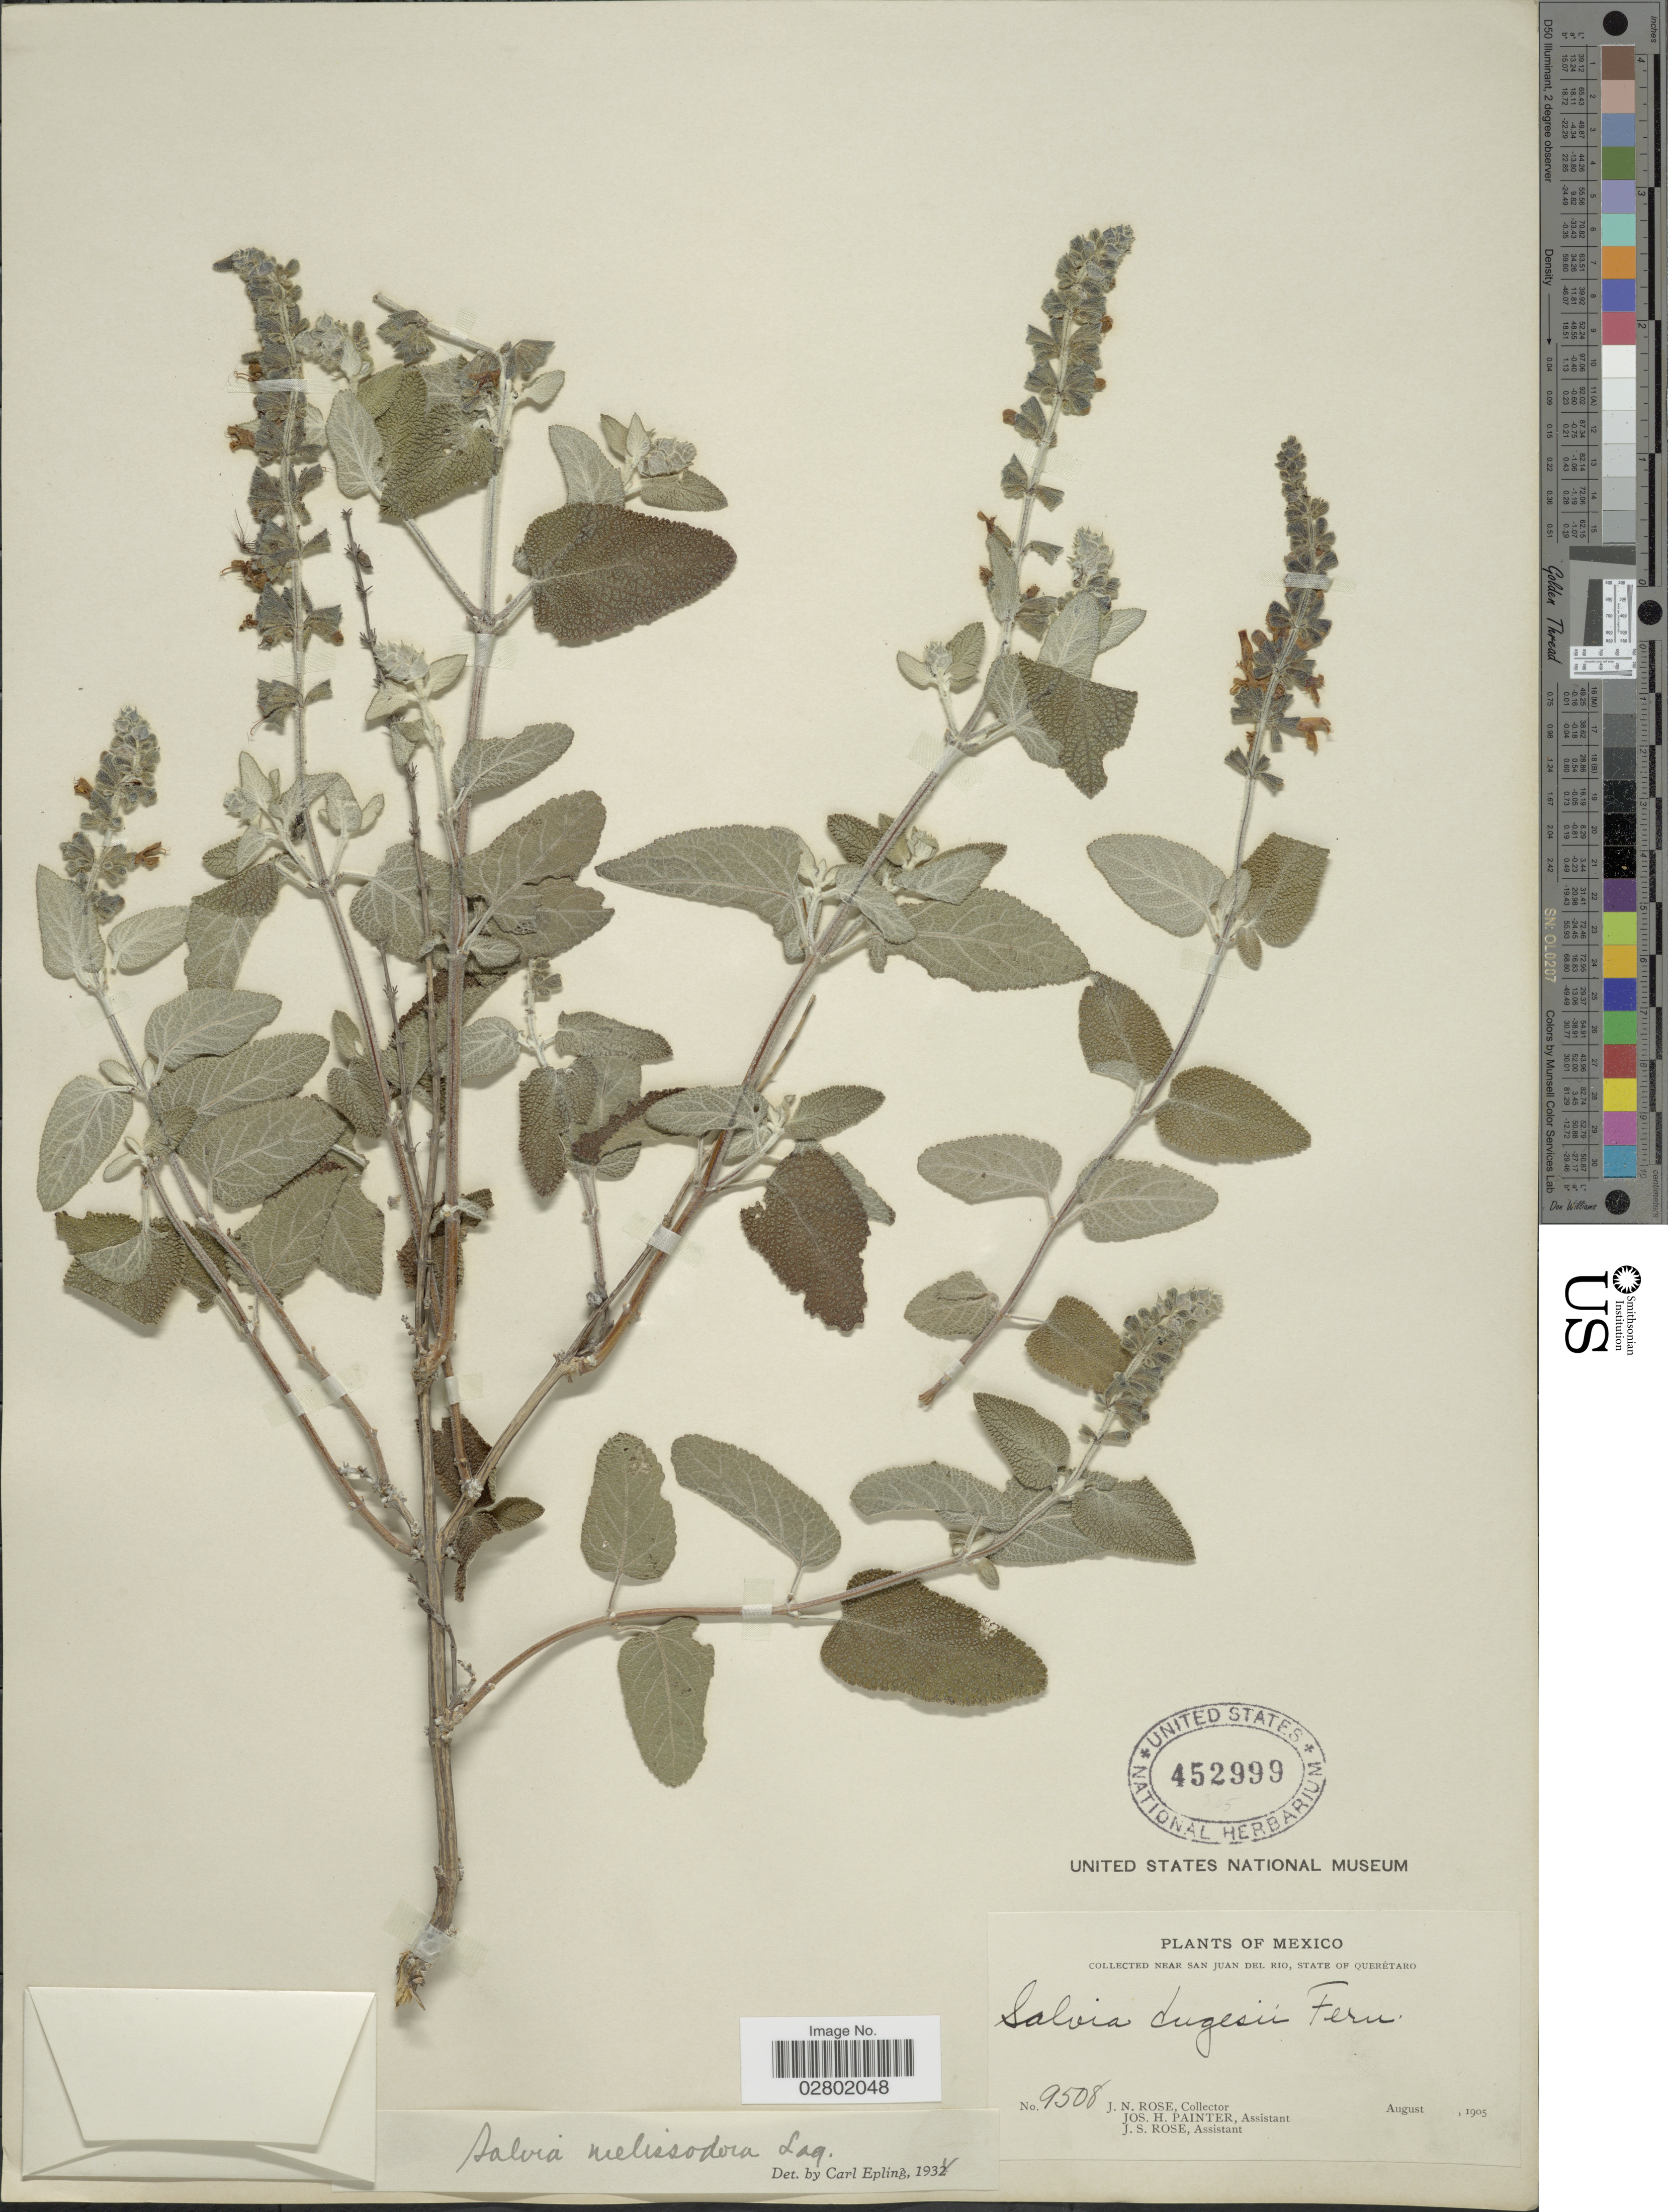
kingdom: Plantae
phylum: Tracheophyta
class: Magnoliopsida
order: Lamiales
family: Lamiaceae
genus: Salvia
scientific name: Salvia melissodora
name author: Lag.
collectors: J. N. Rose, J. H. Painter & J. S. Rose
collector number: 9508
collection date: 1905-08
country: Mexico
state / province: Querétaro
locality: Near San Juan del Rio.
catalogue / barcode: US 452999